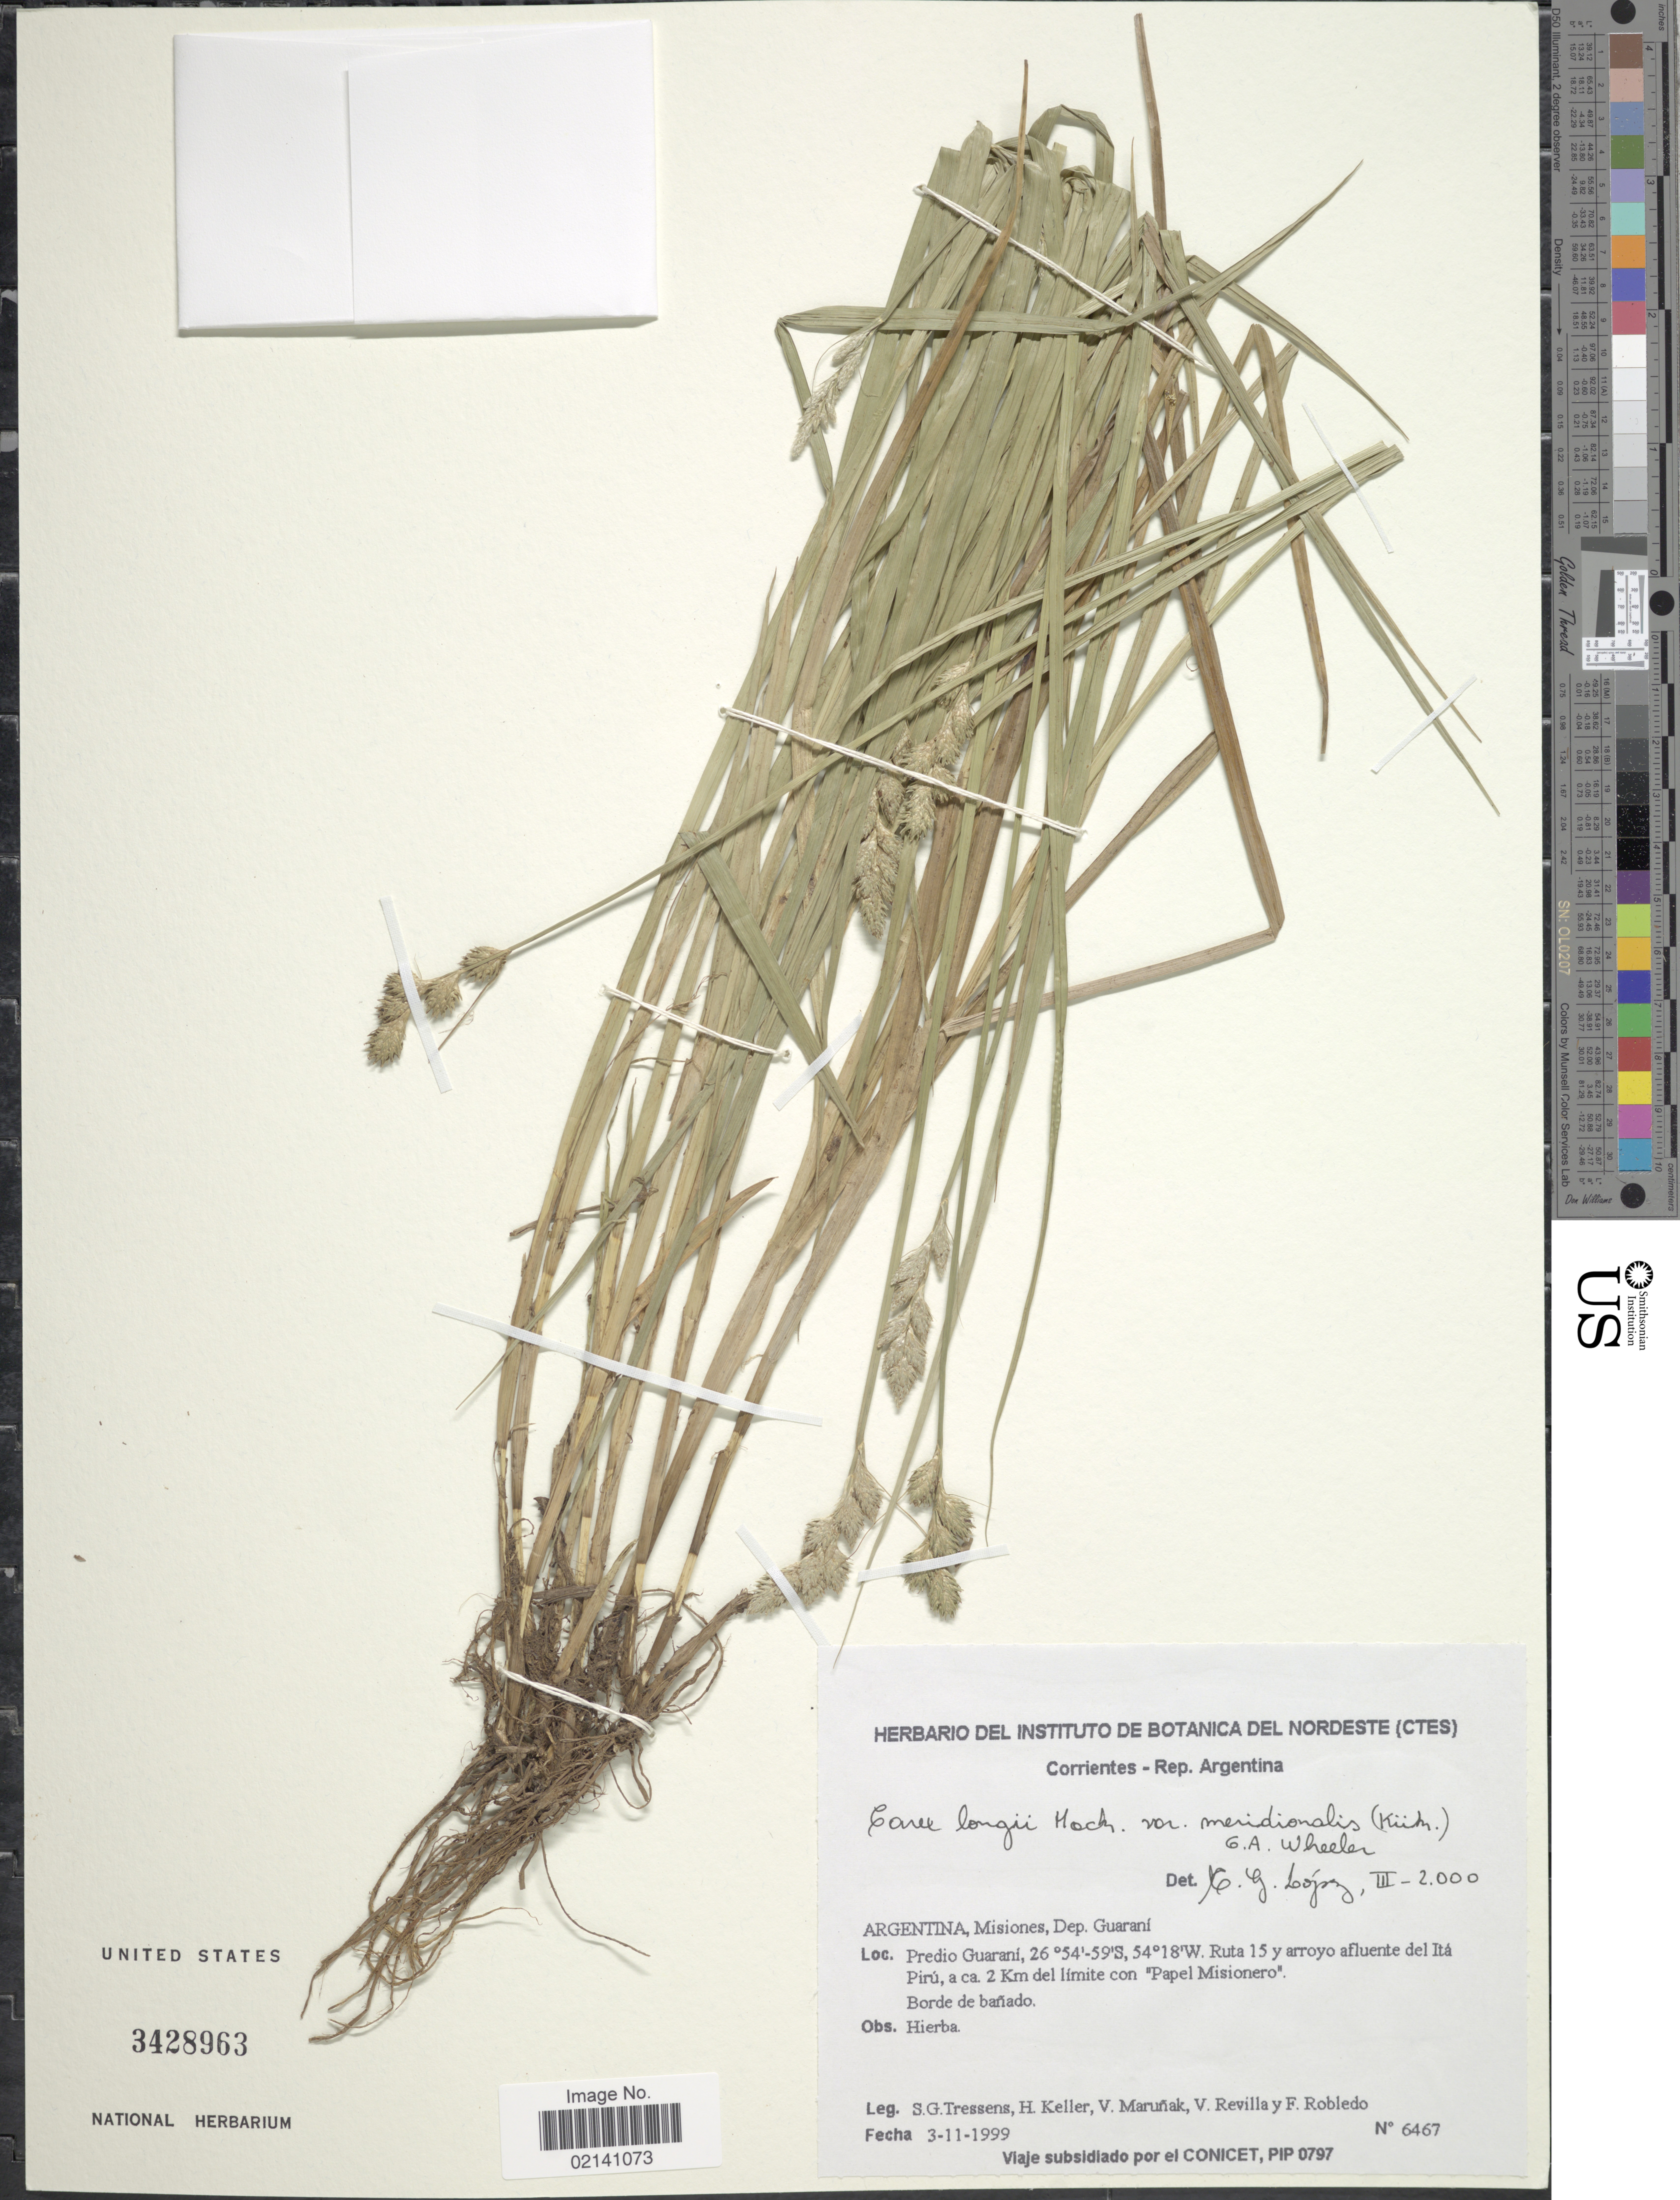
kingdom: Plantae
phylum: Tracheophyta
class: Liliopsida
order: Poales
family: Cyperaceae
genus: Carex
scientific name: Carex meridionalis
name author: (Kük.) Herter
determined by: Jimnéz-Mejias, Pedro, (UPOS), Universidad Pablo de Olavide (SPAIN)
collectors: S. Tressens, H. Keller, V. Maruñak, V. Revilla & F. Robledo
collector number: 6467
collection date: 1999-11-03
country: Argentina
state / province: Misiones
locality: Argentina, Misiones, Dep. Guarani, Predio Guarani, Ruta 15 u arroyo afluente del Ita Piru, a 2 km del limite con "Papel Misionero" Borde de banado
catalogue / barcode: US 3428963